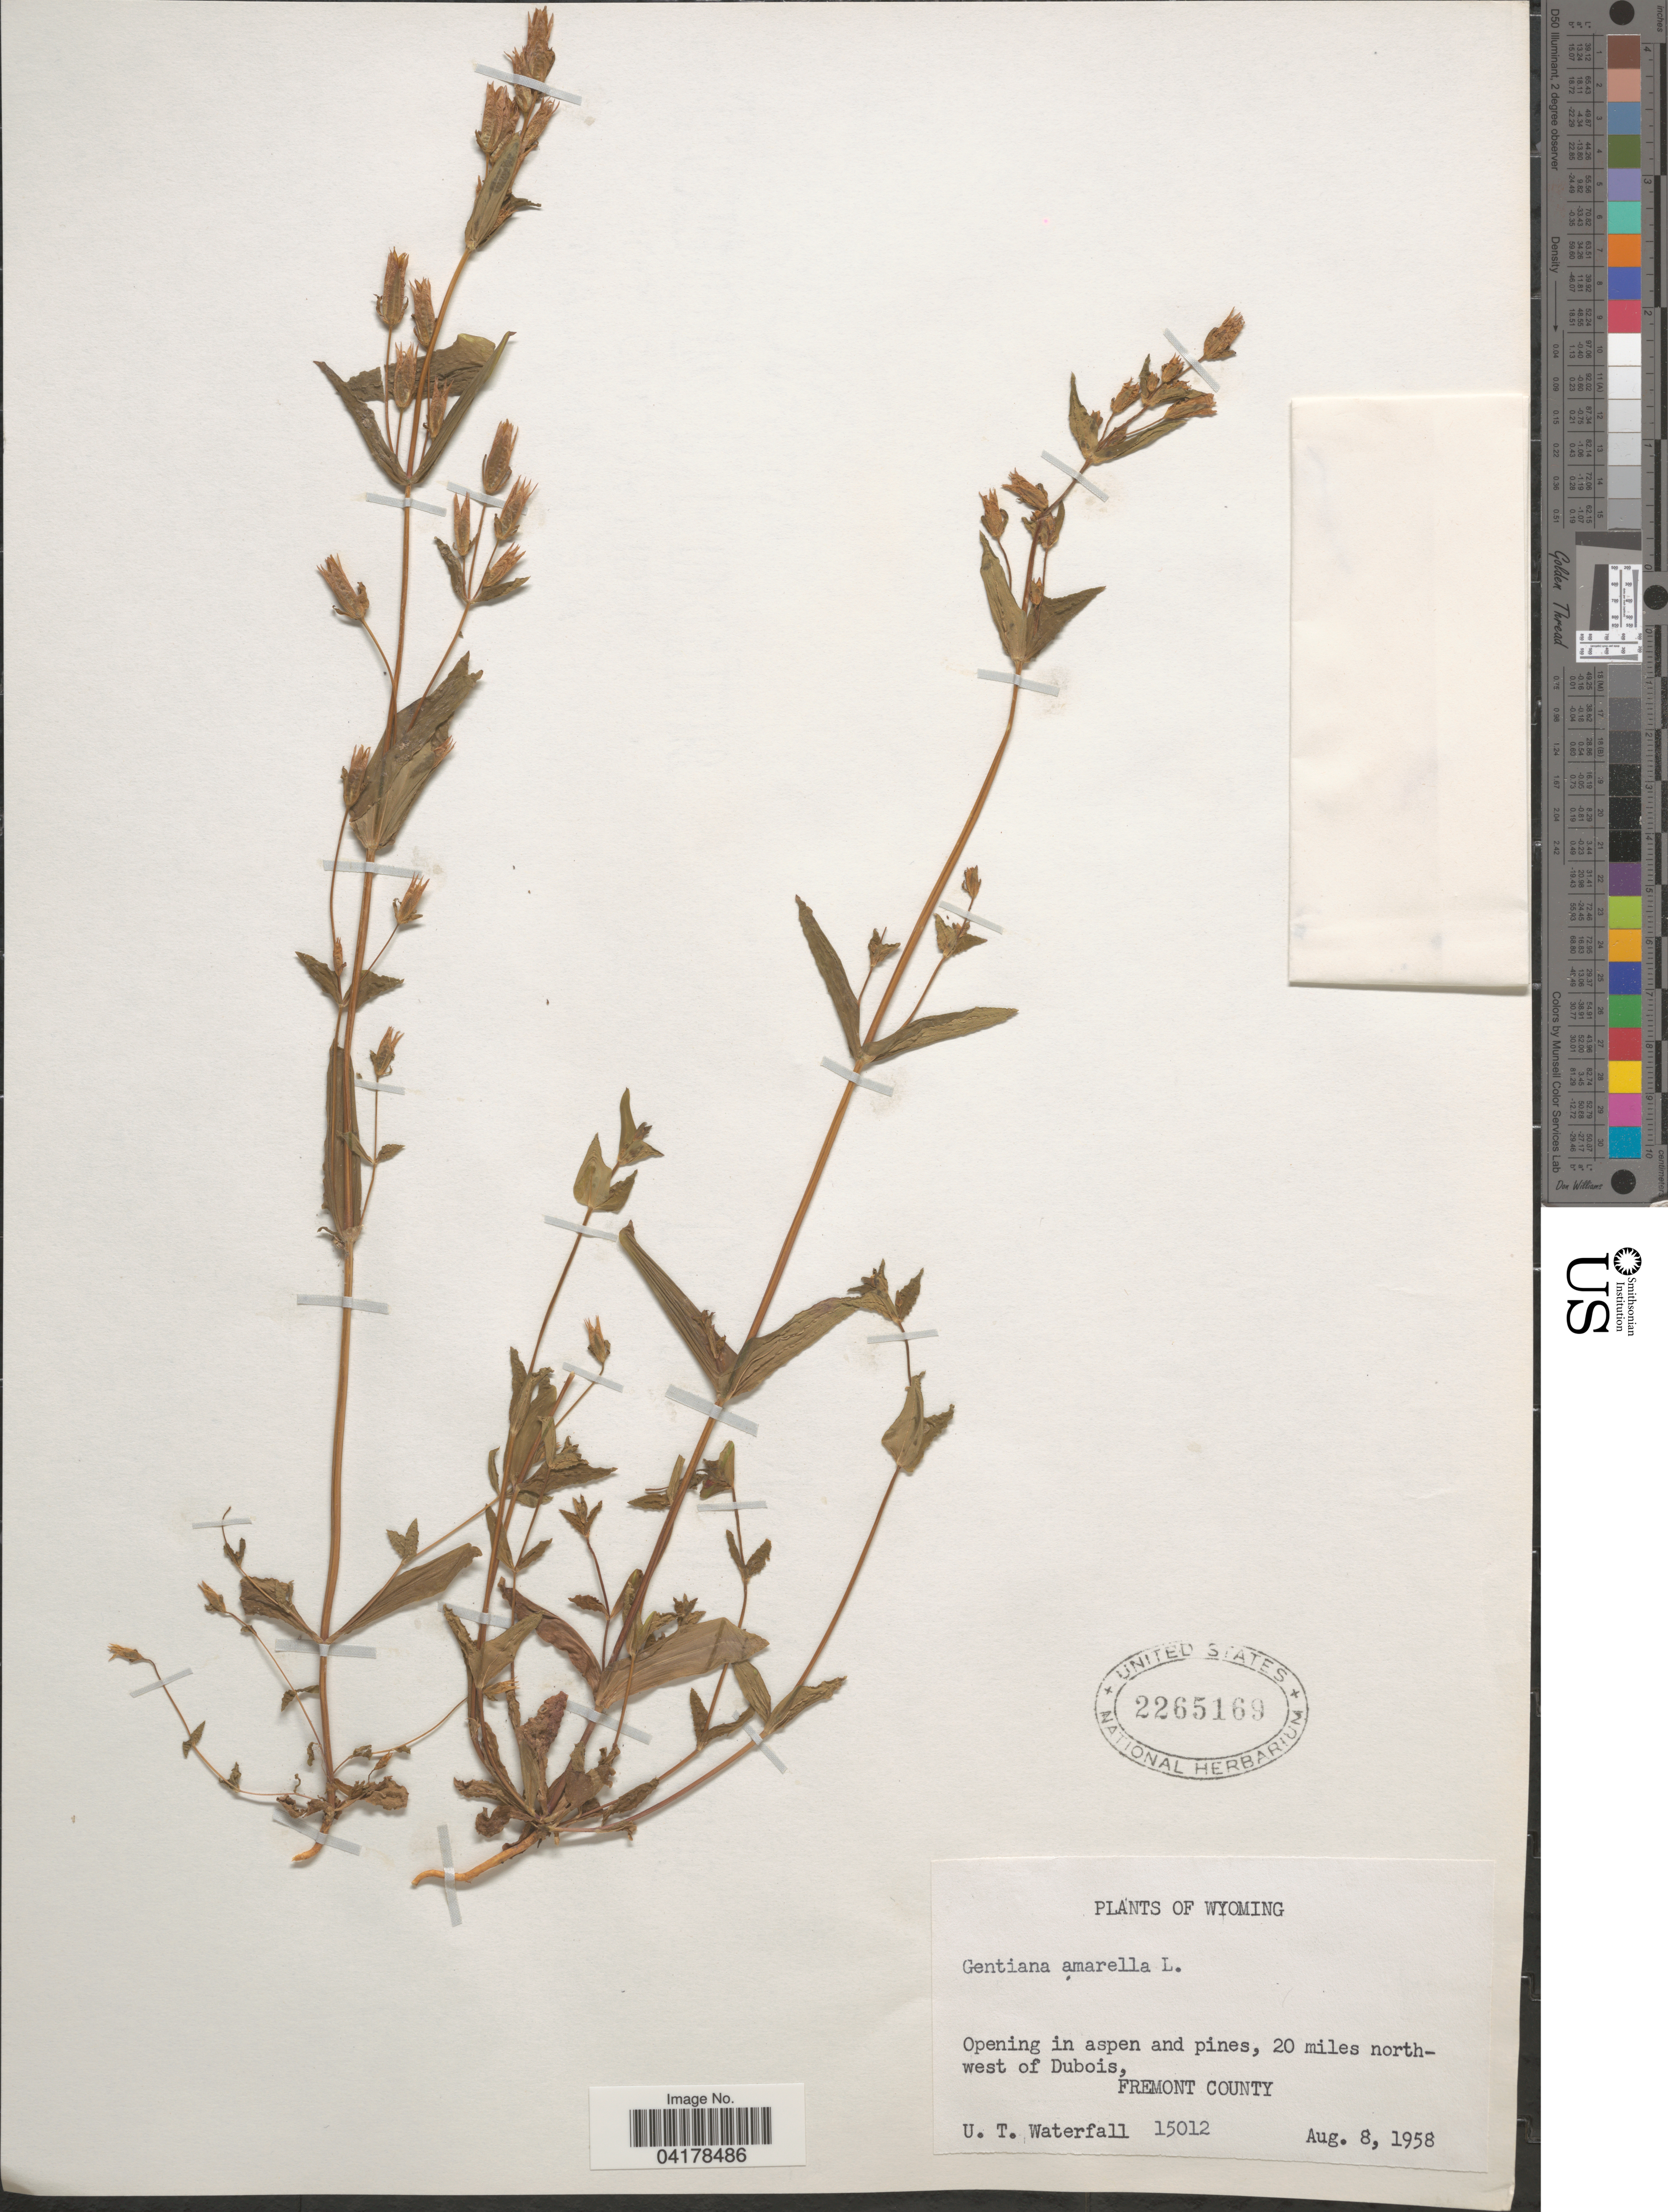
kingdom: Plantae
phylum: Tracheophyta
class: Magnoliopsida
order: Gentianales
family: Gentianaceae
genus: Gentiana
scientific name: Gentiana amarella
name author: L.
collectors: U. T. Waterfall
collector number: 15012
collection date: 1958-08-08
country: United States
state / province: Wyoming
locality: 20 miles north-west of Dubois, Fremont County.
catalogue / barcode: US 2265169